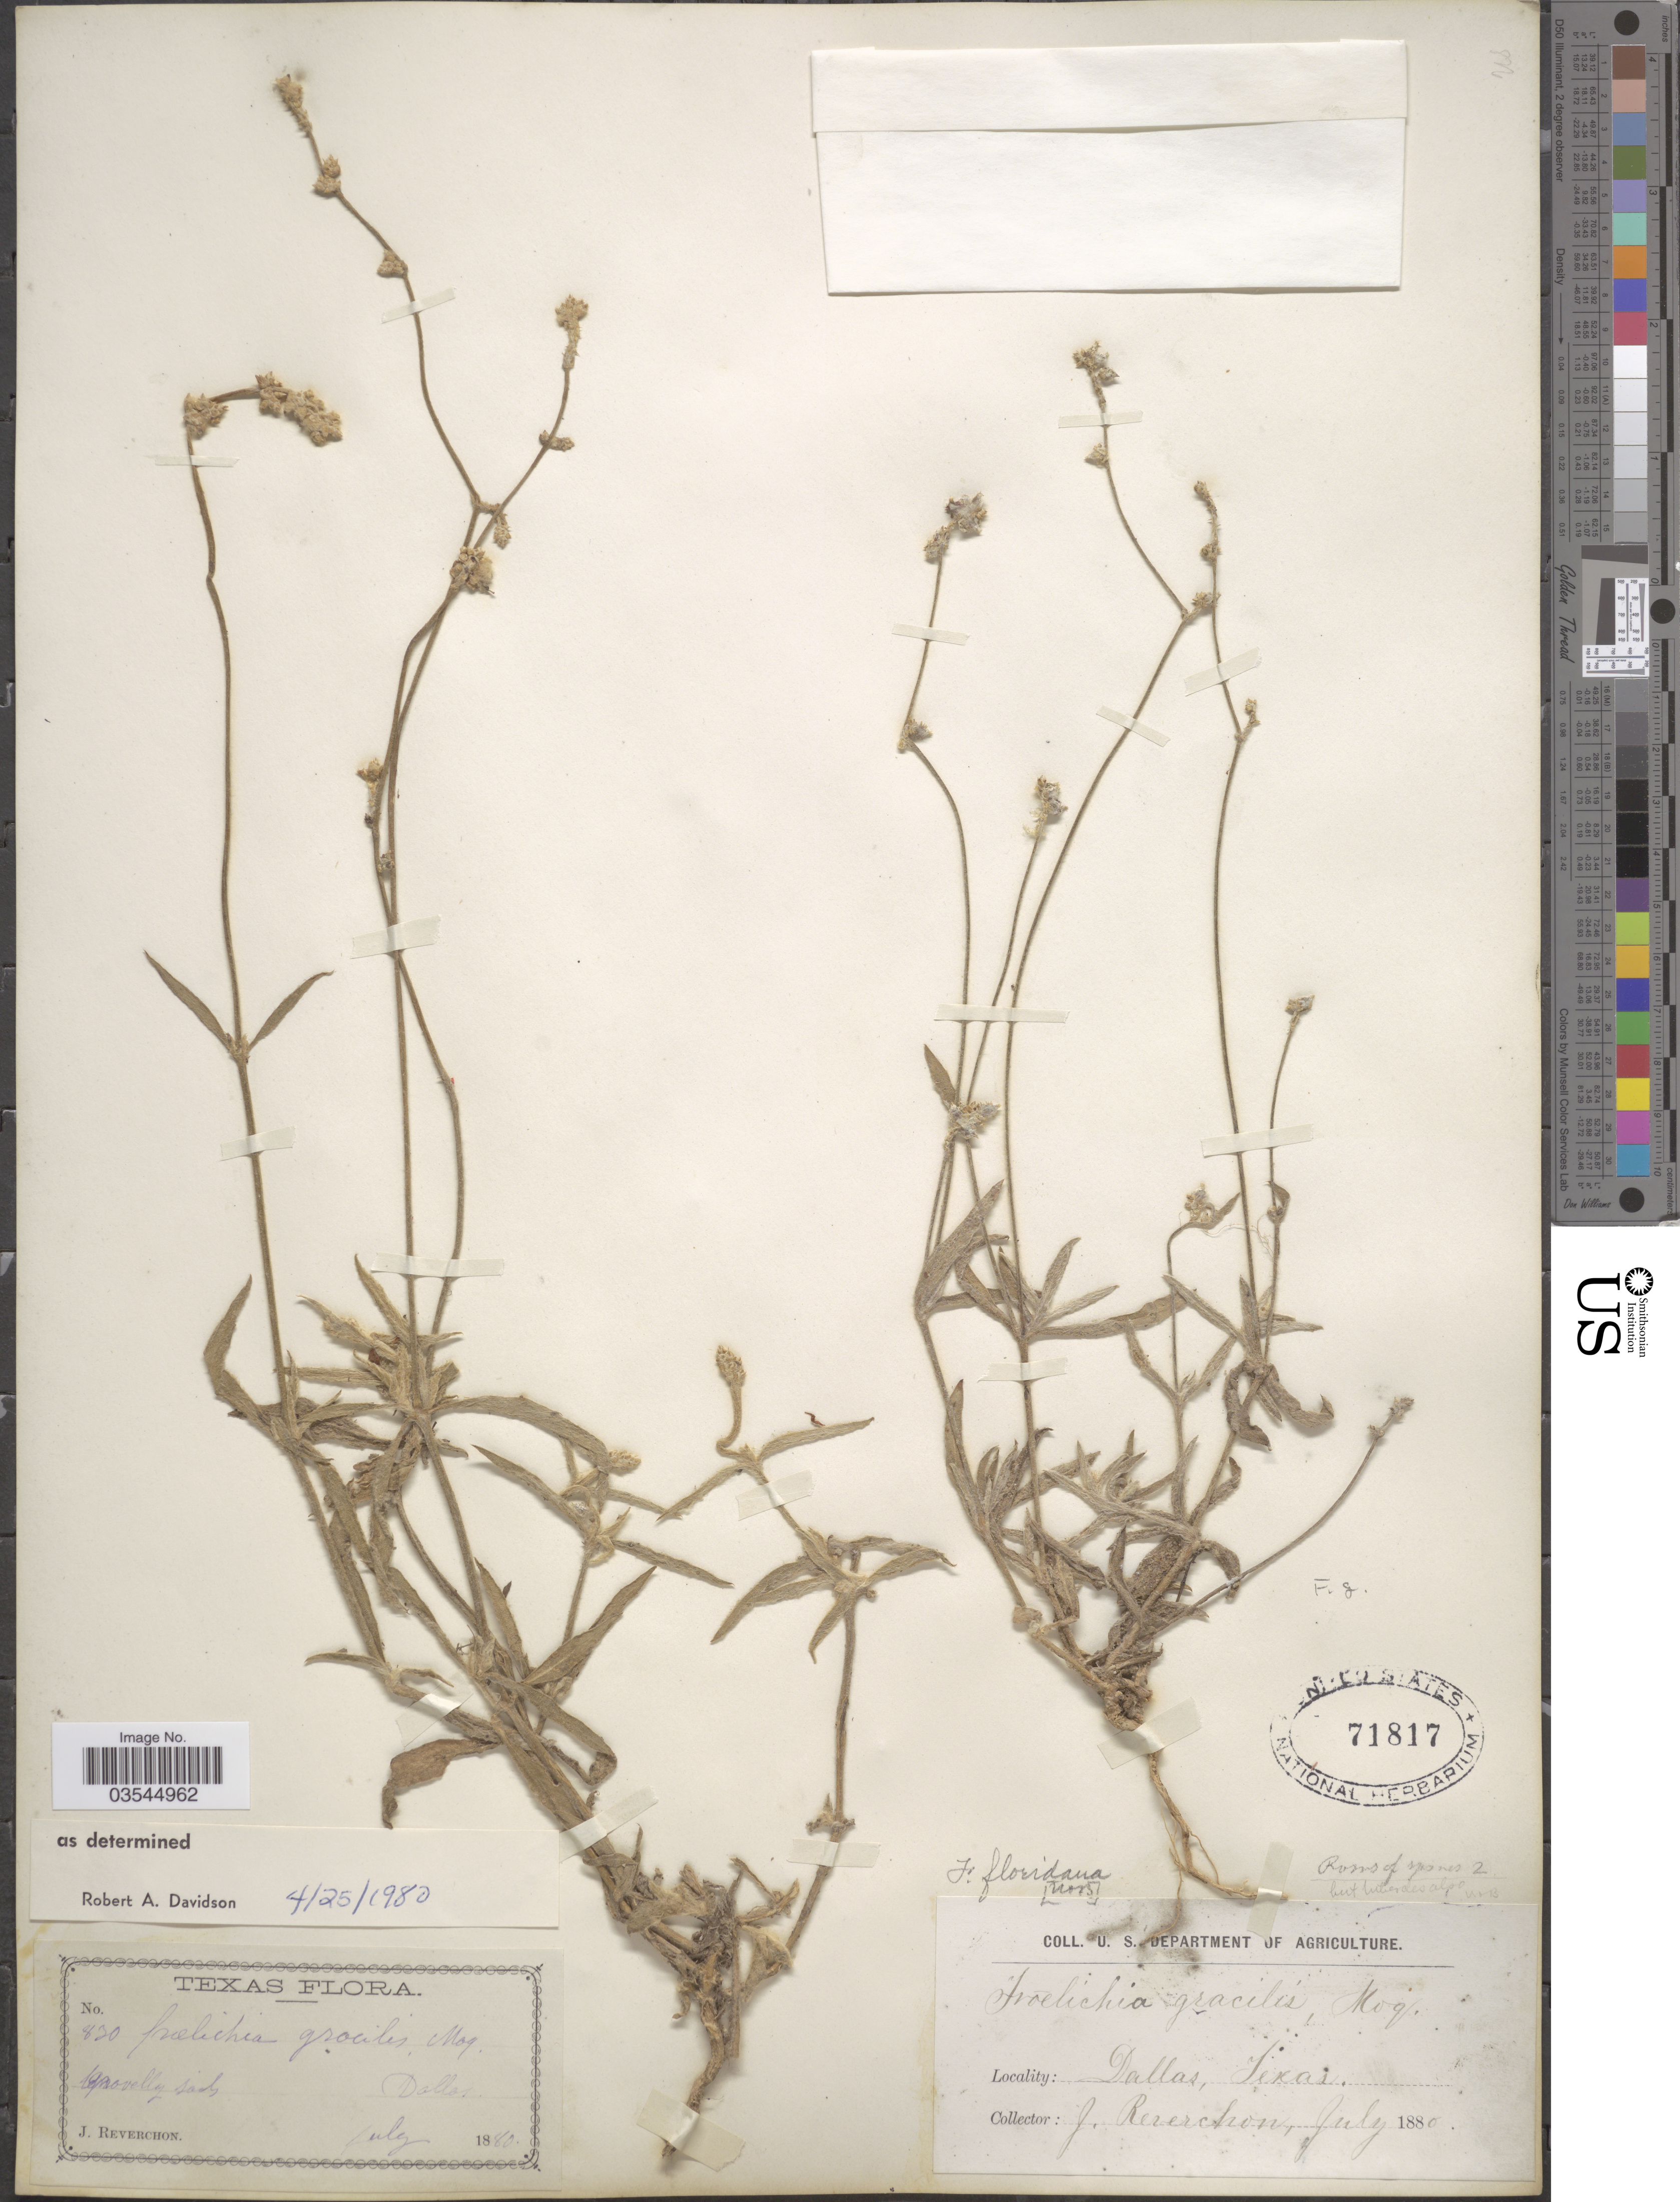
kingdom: Plantae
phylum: Tracheophyta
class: Magnoliopsida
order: Caryophyllales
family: Amaranthaceae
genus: Froelichia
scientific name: Froelichia gracilis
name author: (Hook.) Moq.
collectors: J. Reverchon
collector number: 830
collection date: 1880-07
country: United States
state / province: Texas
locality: Dallas.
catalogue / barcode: US 71817